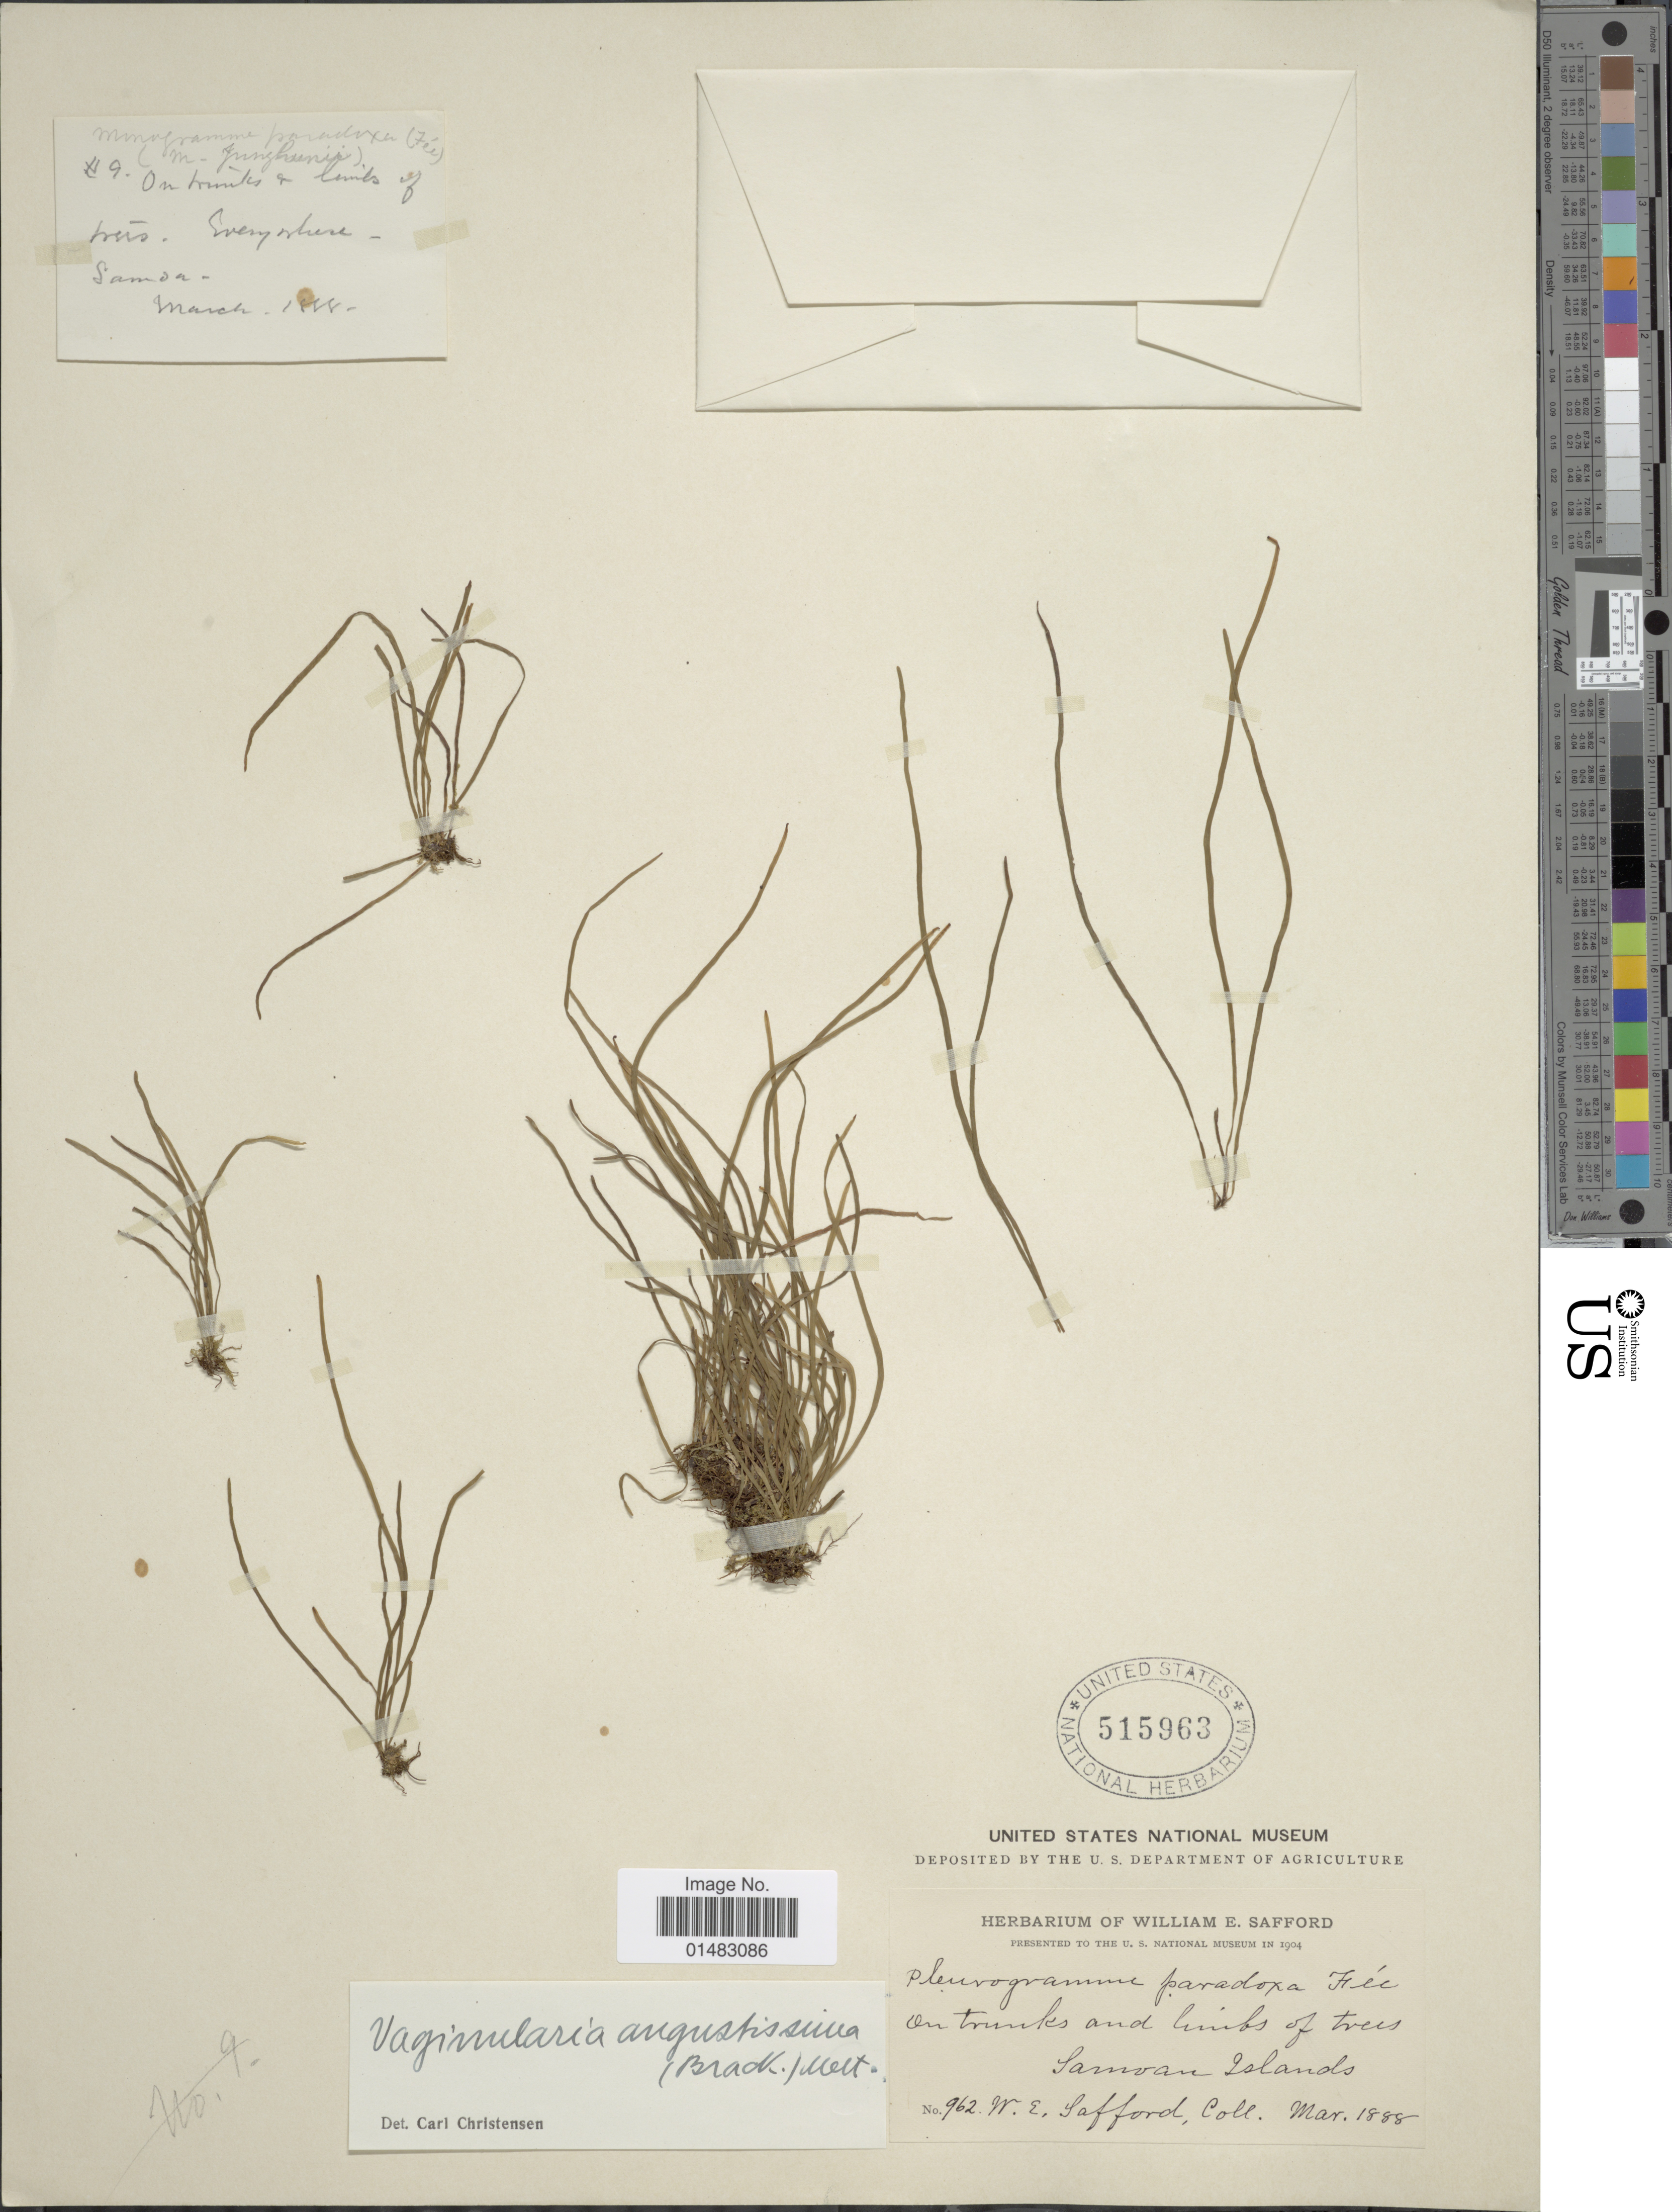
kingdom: Plantae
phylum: Tracheophyta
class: Polypodiopsida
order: Polypodiales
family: Pteridaceae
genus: Vaginularia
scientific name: Vaginularia angustissima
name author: (Brack.) Mett.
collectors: W. E. Safford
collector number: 962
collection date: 1888-03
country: American Samoa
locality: Samoan Islands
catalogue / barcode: US 515963